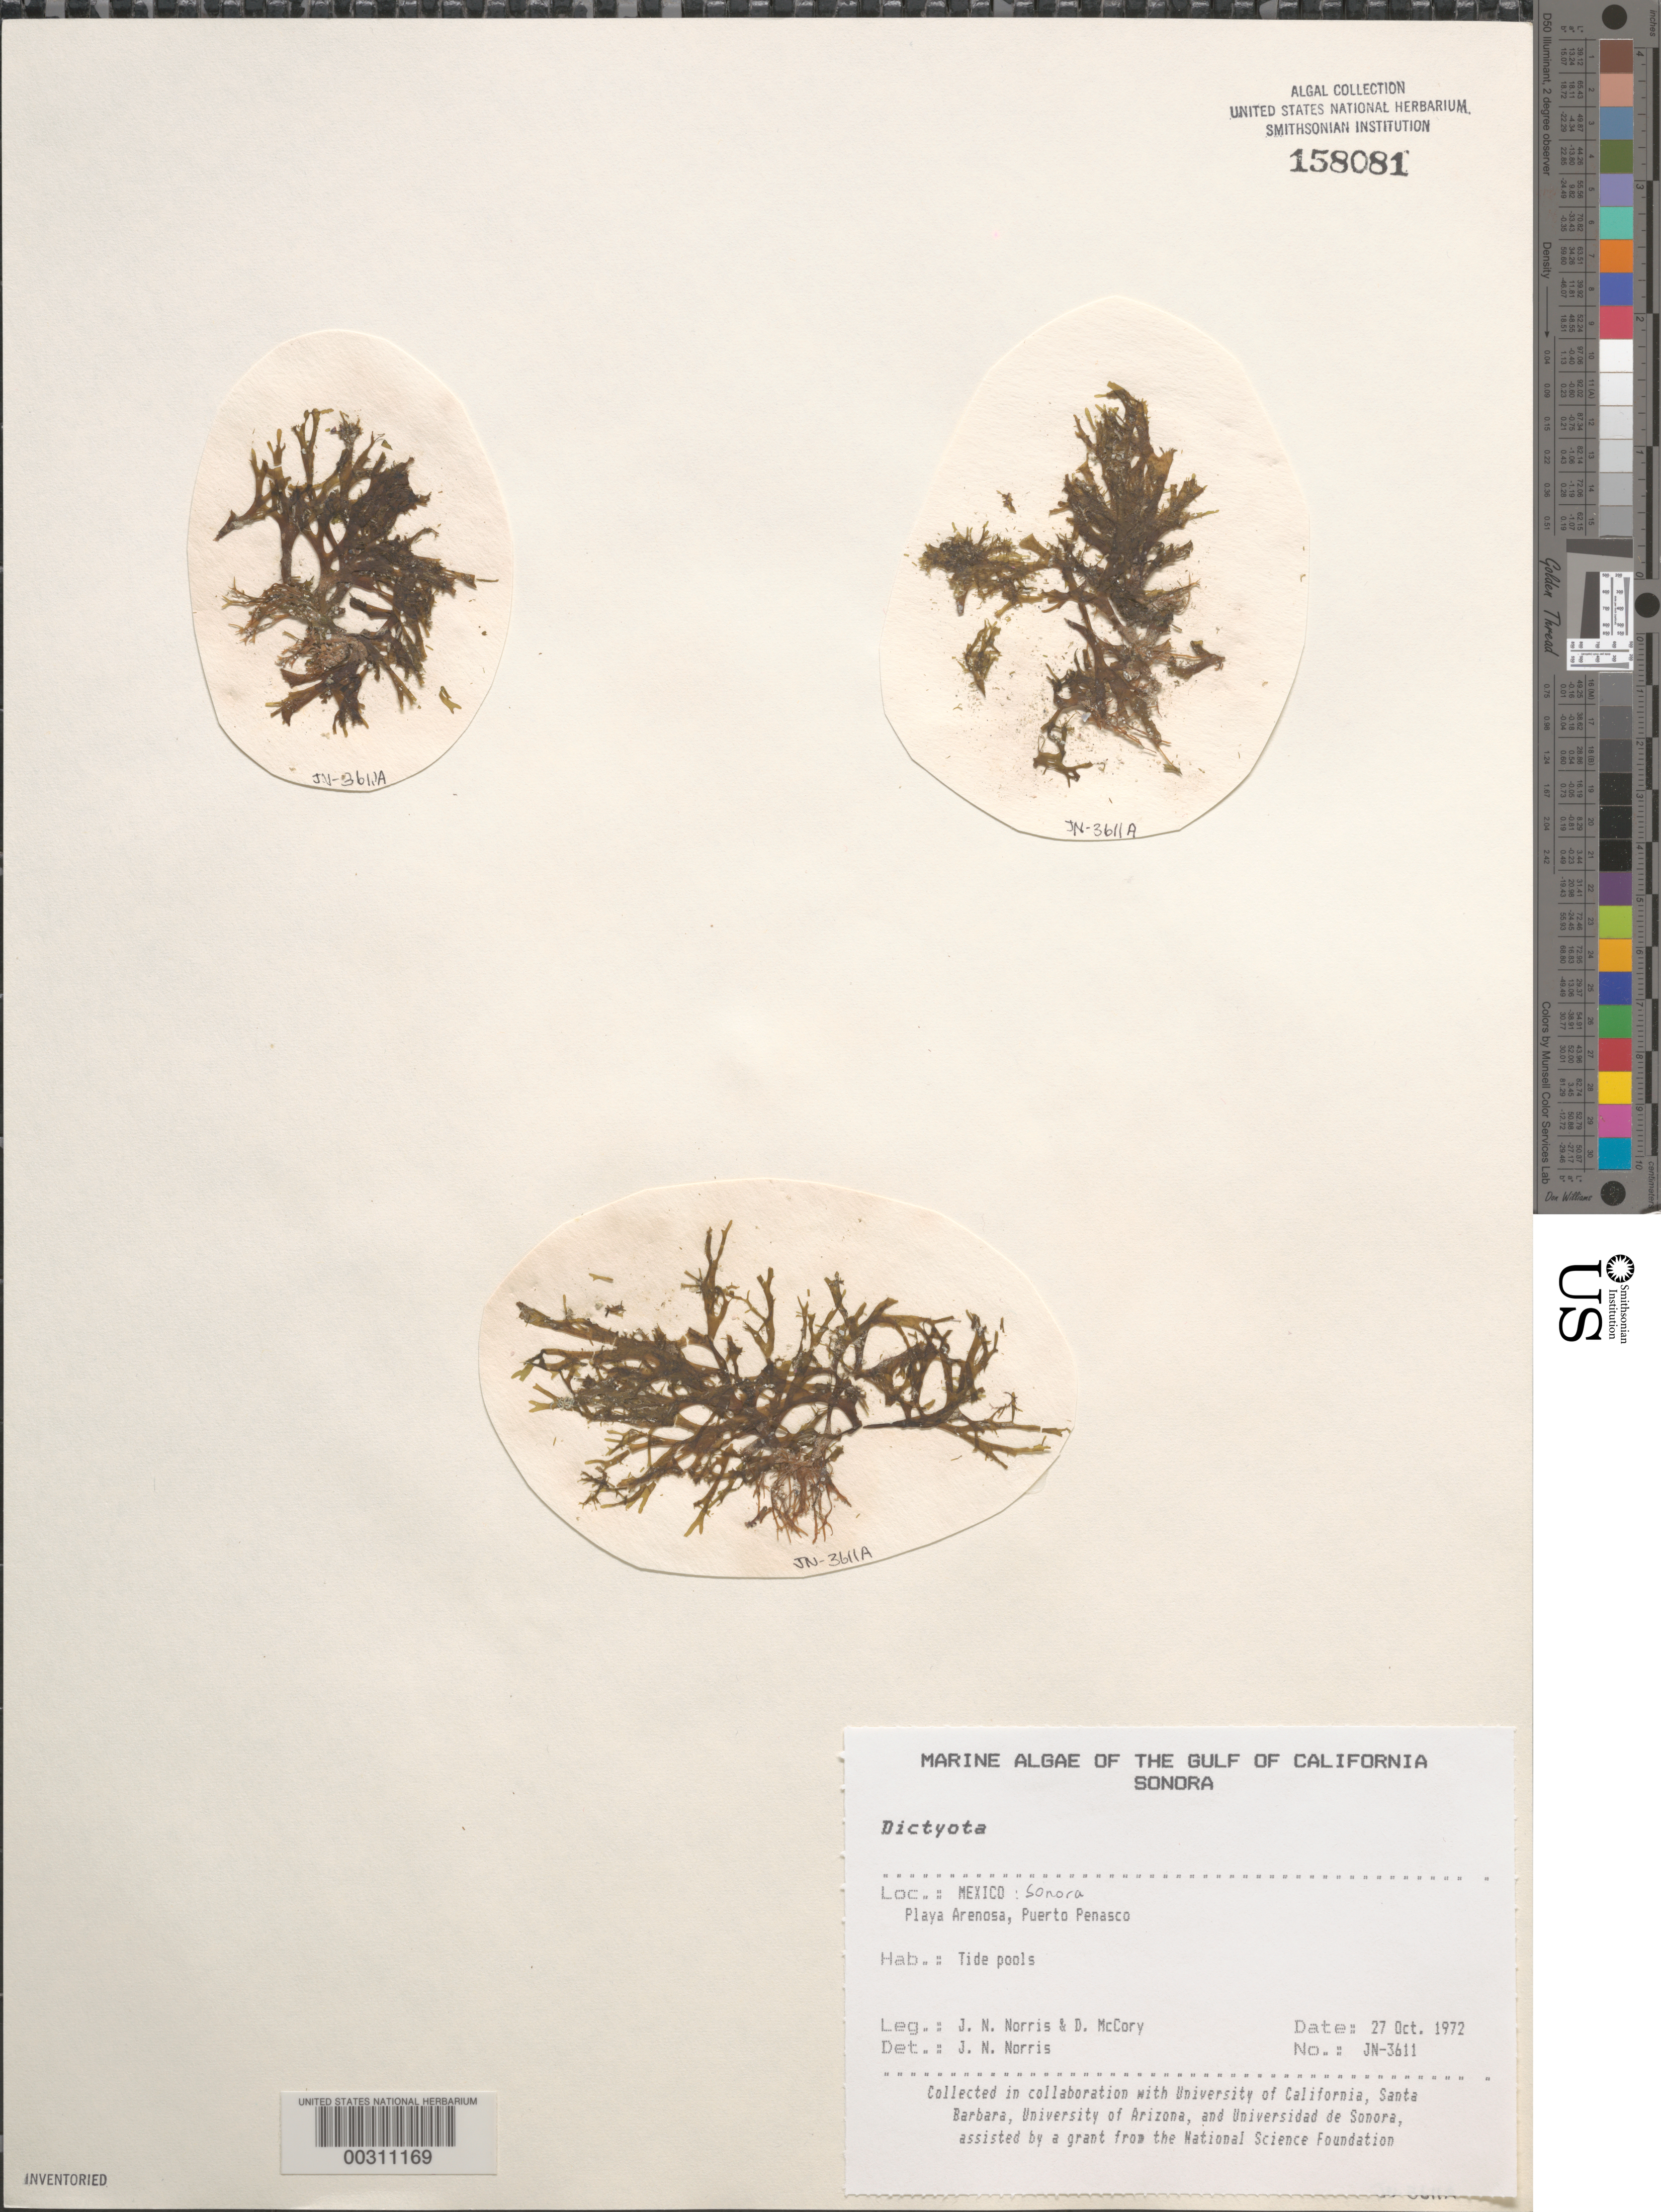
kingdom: Chromista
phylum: Ochrophyta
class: Phaeophyceae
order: Dictyotales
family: Dictyotaceae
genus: Dictyota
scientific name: Dictyota sp.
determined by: Norris, James N.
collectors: J. N. Norris & D. McCory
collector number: JN-3611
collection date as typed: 27 Oct 1972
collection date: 1972-10-27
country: Mexico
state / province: Sonora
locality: Playa Arenosa, Puerto Penasco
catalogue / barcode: US 158081